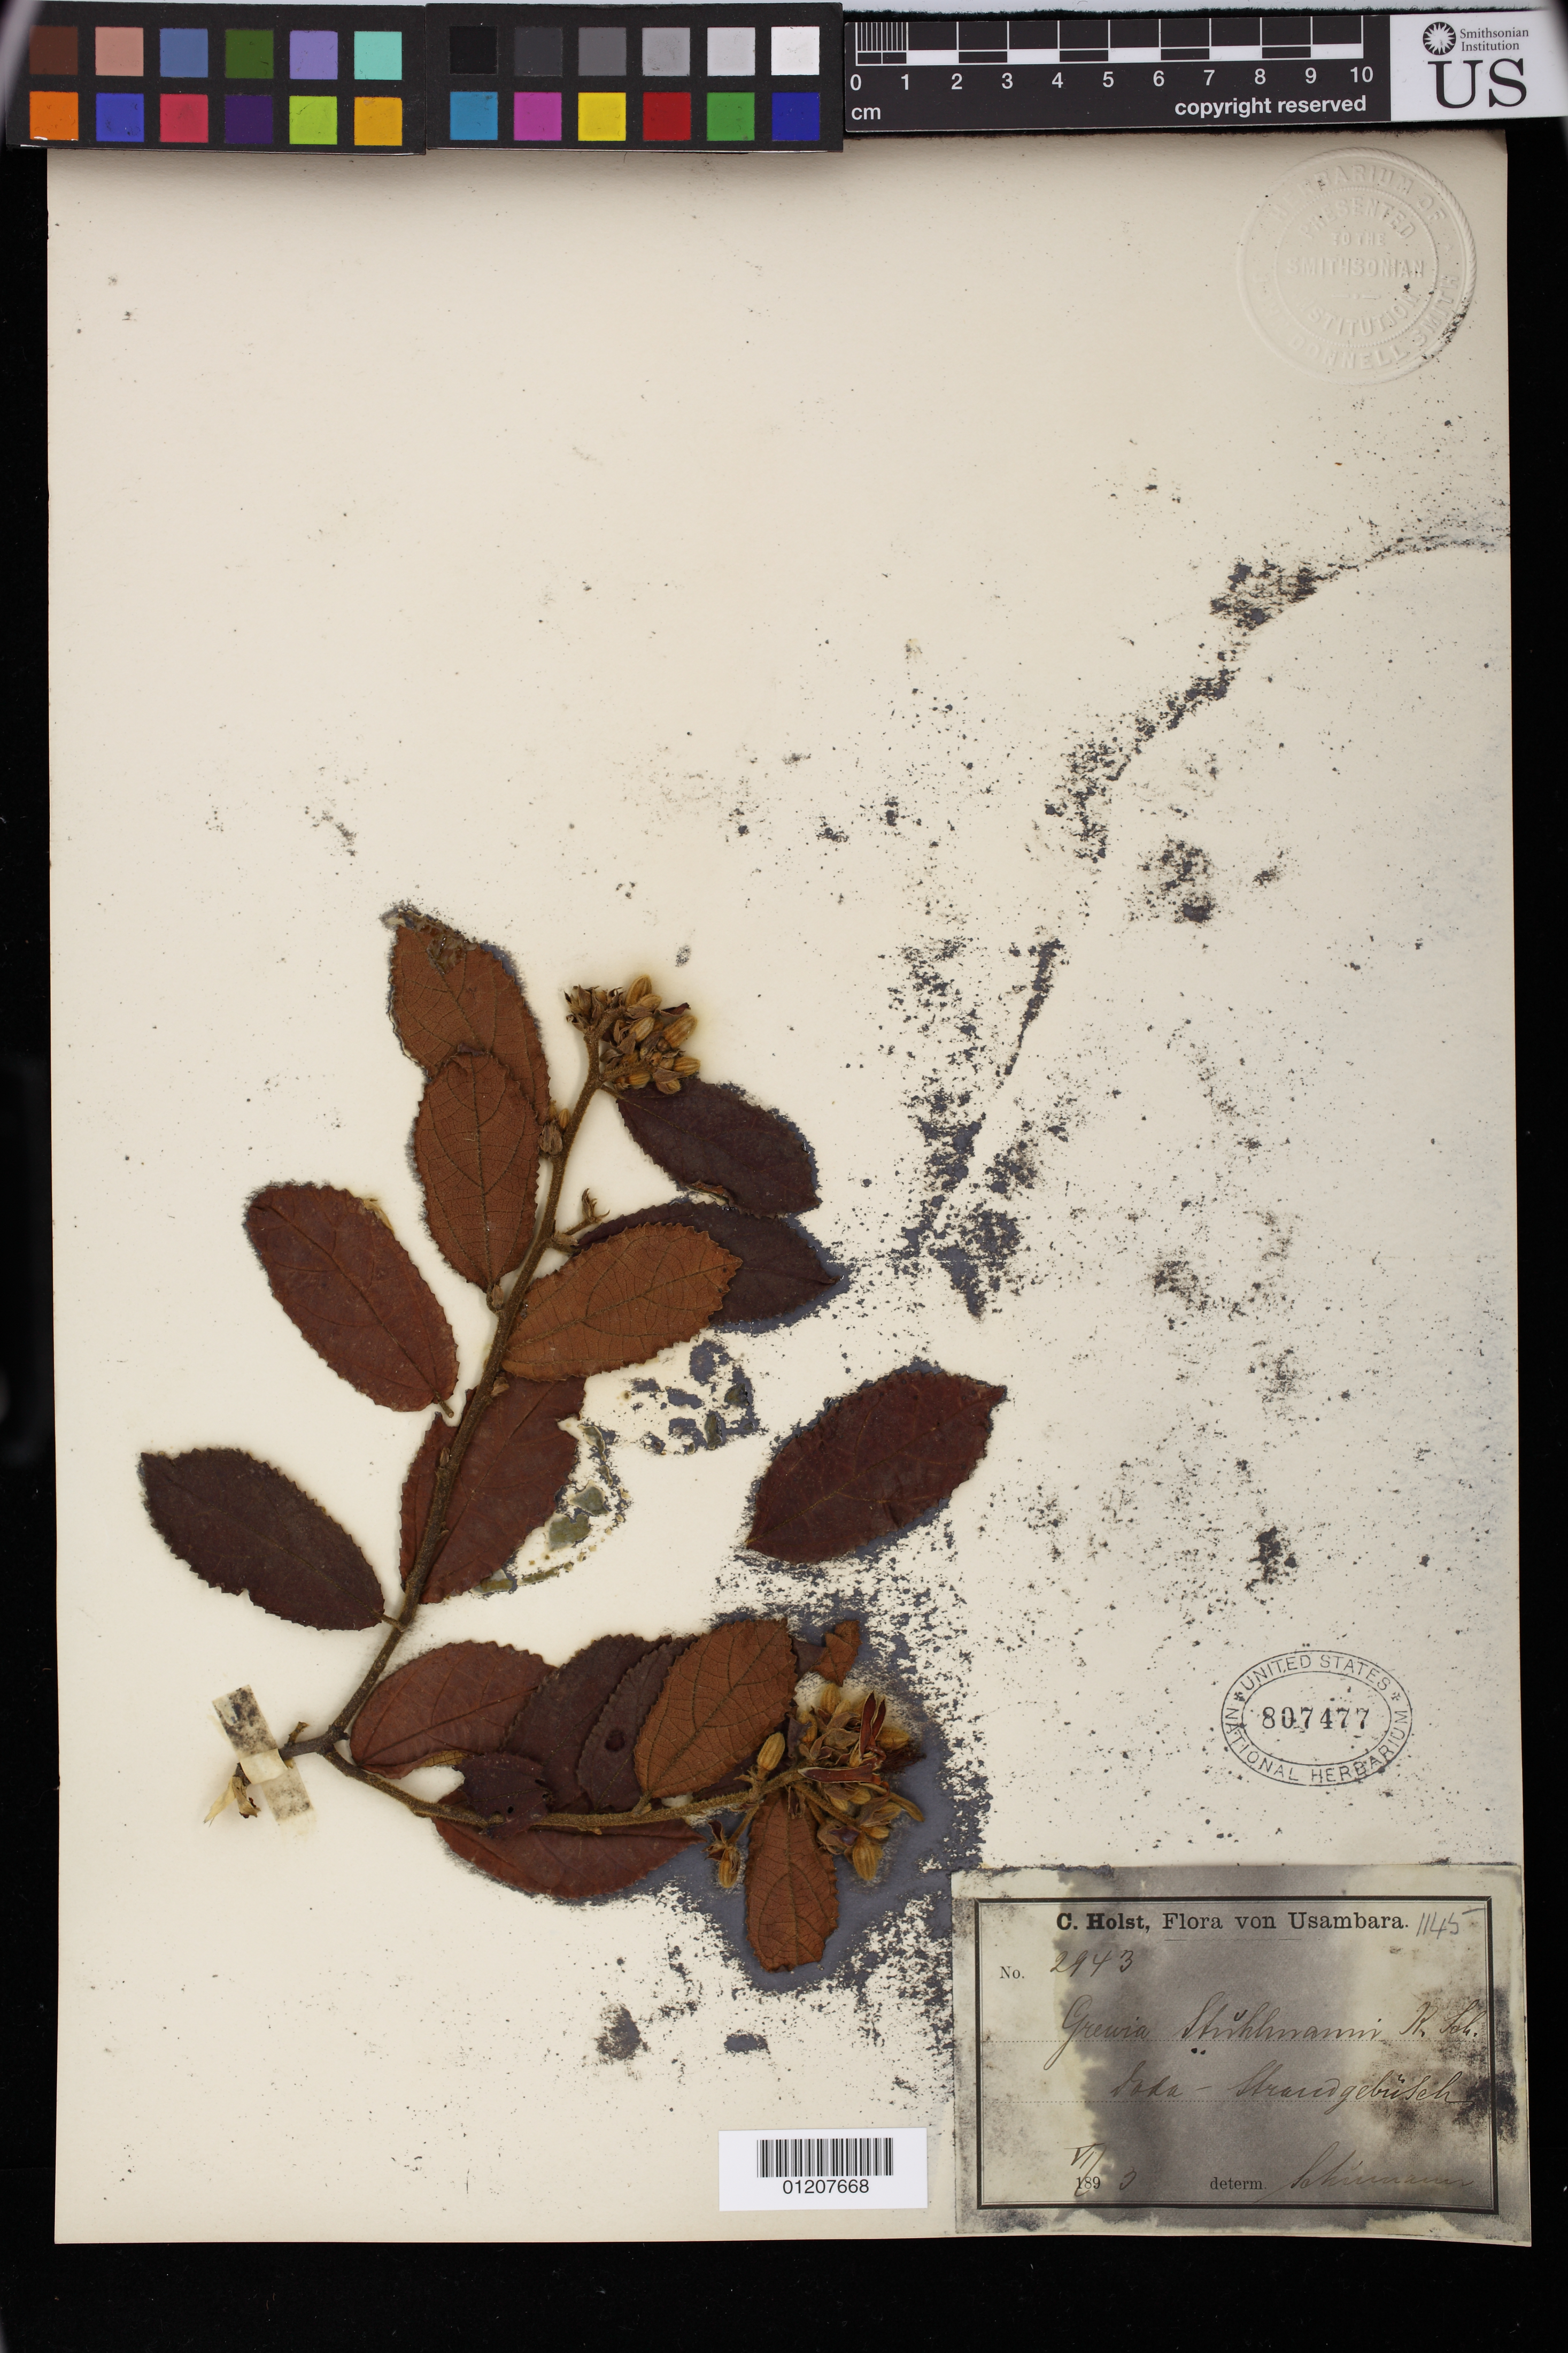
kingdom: Plantae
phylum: Tracheophyta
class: Magnoliopsida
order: Malvales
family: Malvaceae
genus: Grewia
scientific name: Grewia stuhlmannii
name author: K. Schum.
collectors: C. H. Holst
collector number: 2943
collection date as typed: Jun 1893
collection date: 1893-06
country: Tanzania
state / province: Tanga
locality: Usambara. Doda - Strandgebusch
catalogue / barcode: US 807477